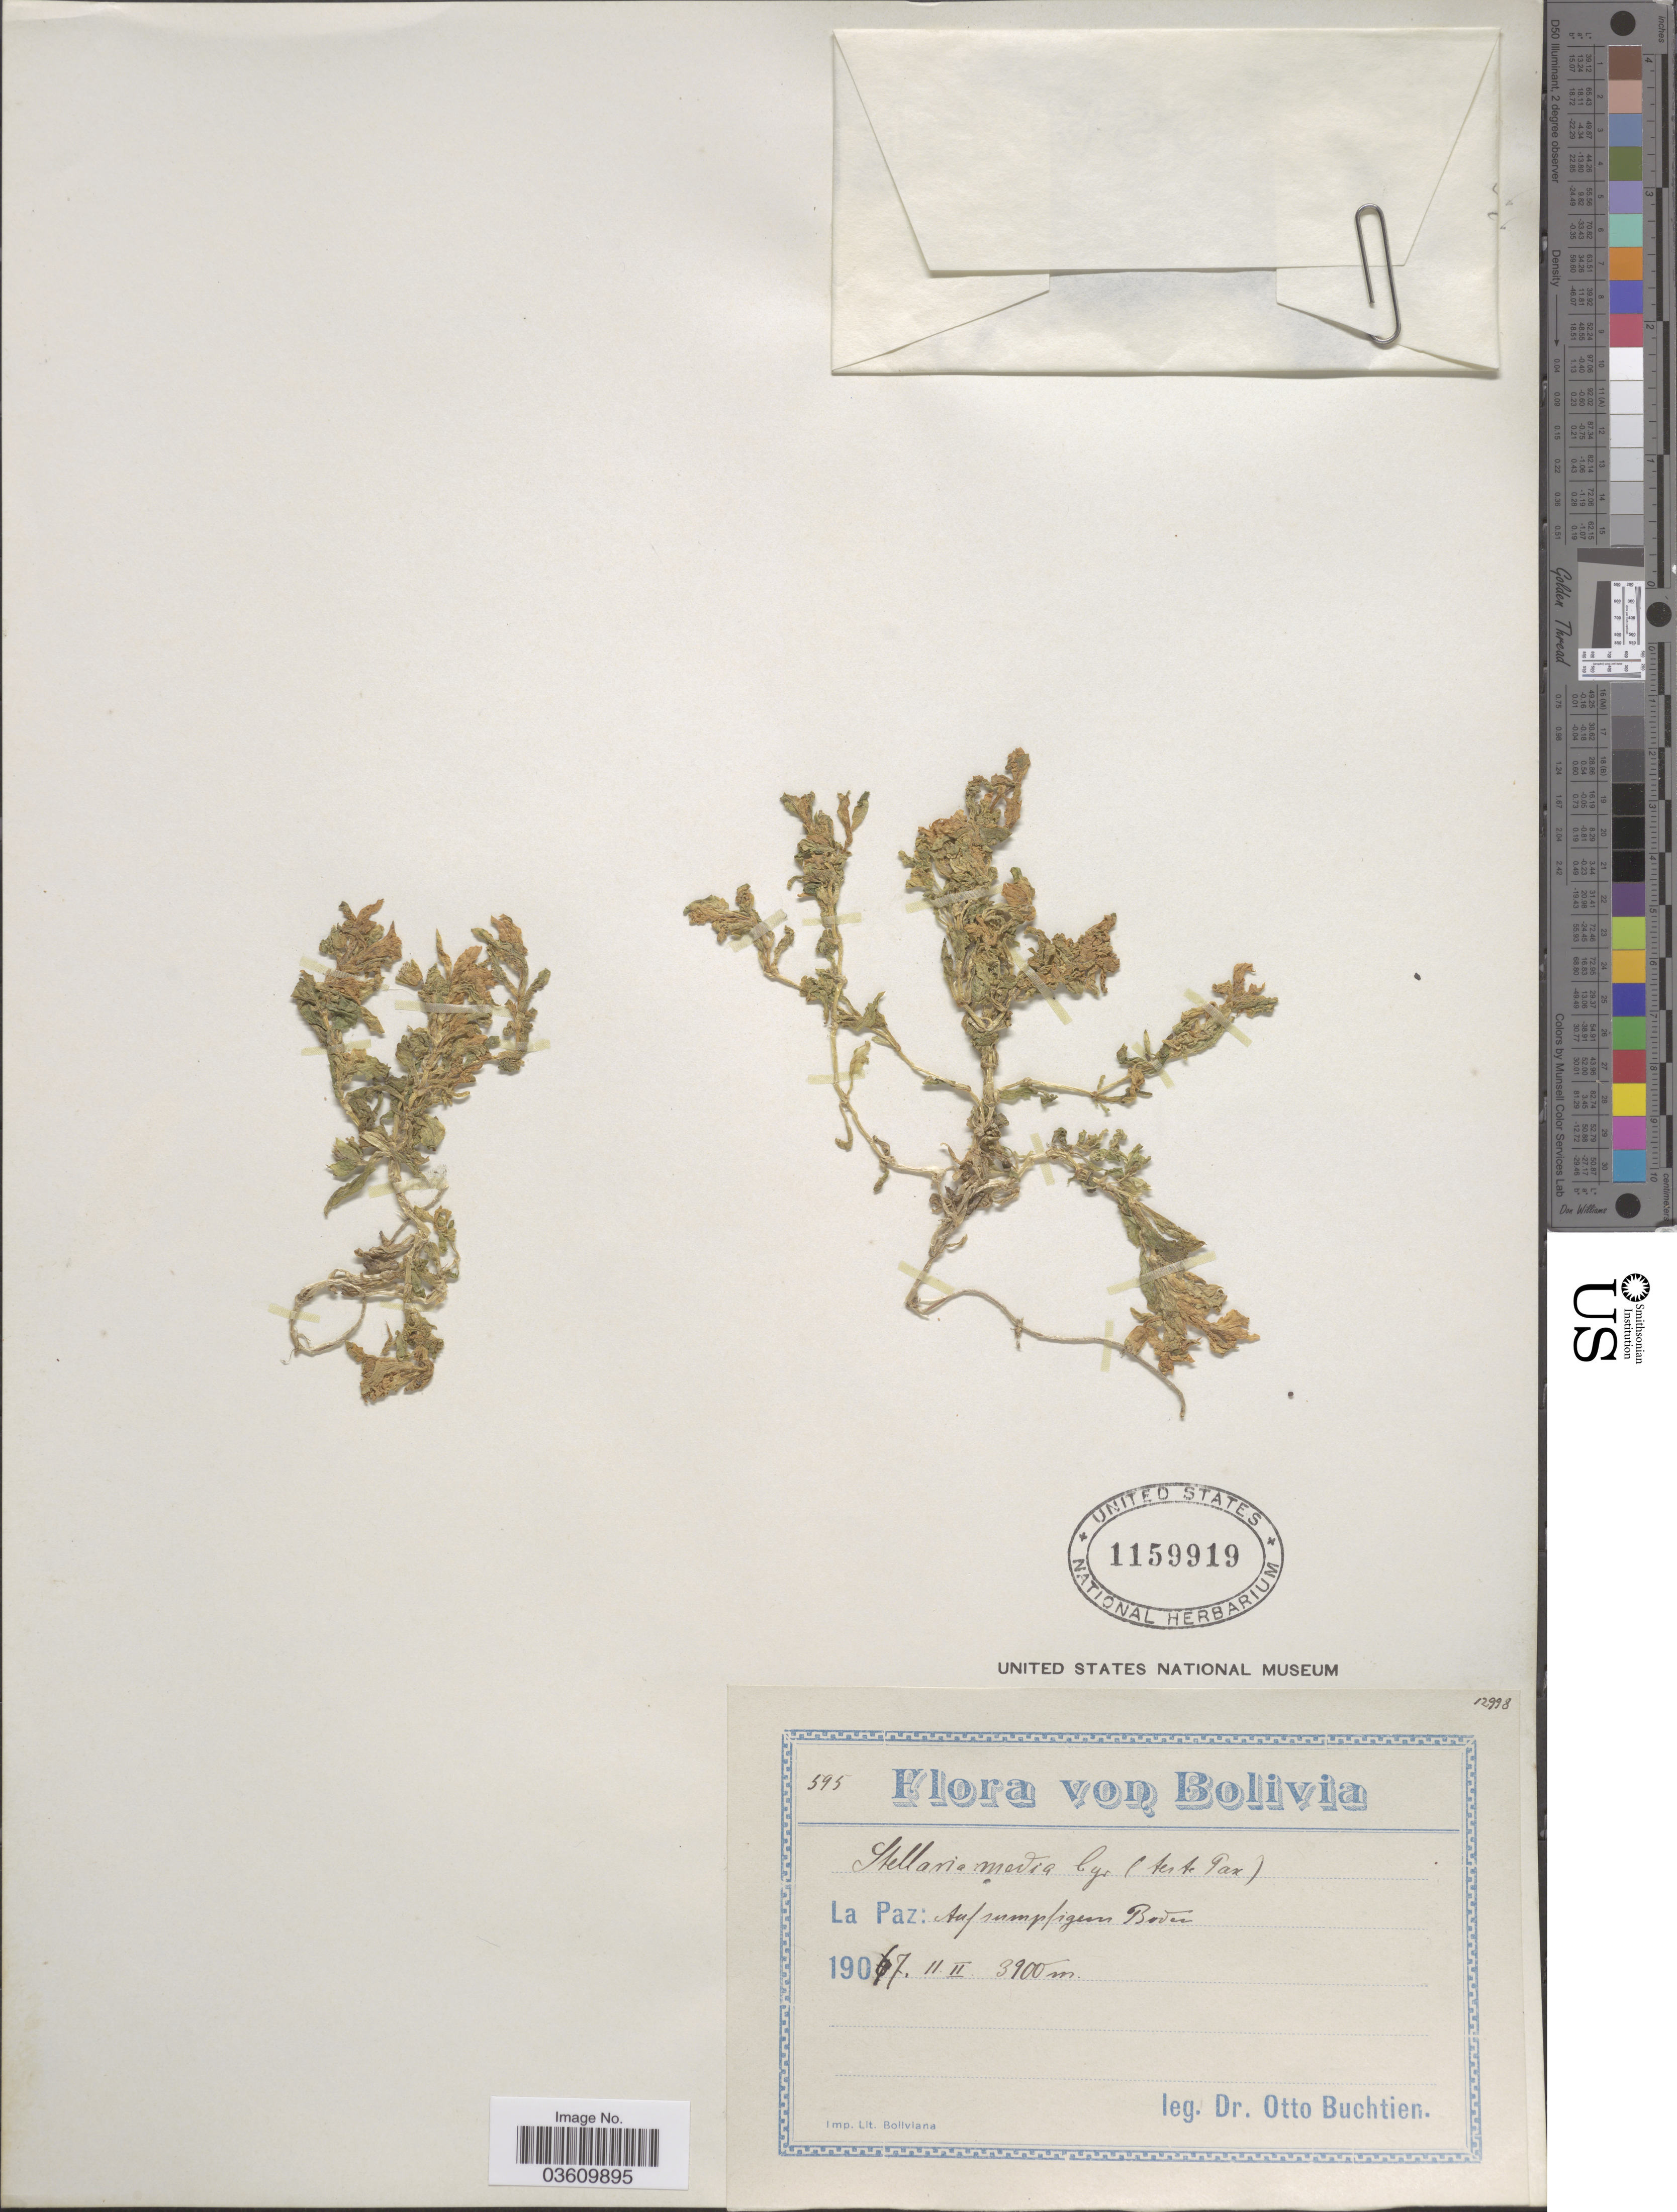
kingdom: Plantae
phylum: Tracheophyta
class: Magnoliopsida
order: Caryophyllales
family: Caryophyllaceae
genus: Stellaria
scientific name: Stellaria media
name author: (L.) Vill.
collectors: O. Buchtien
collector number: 595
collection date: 1907-02-11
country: Bolivia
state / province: La Paz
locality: Auf sumpfigem Baden.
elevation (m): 3900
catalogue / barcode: US 1159919